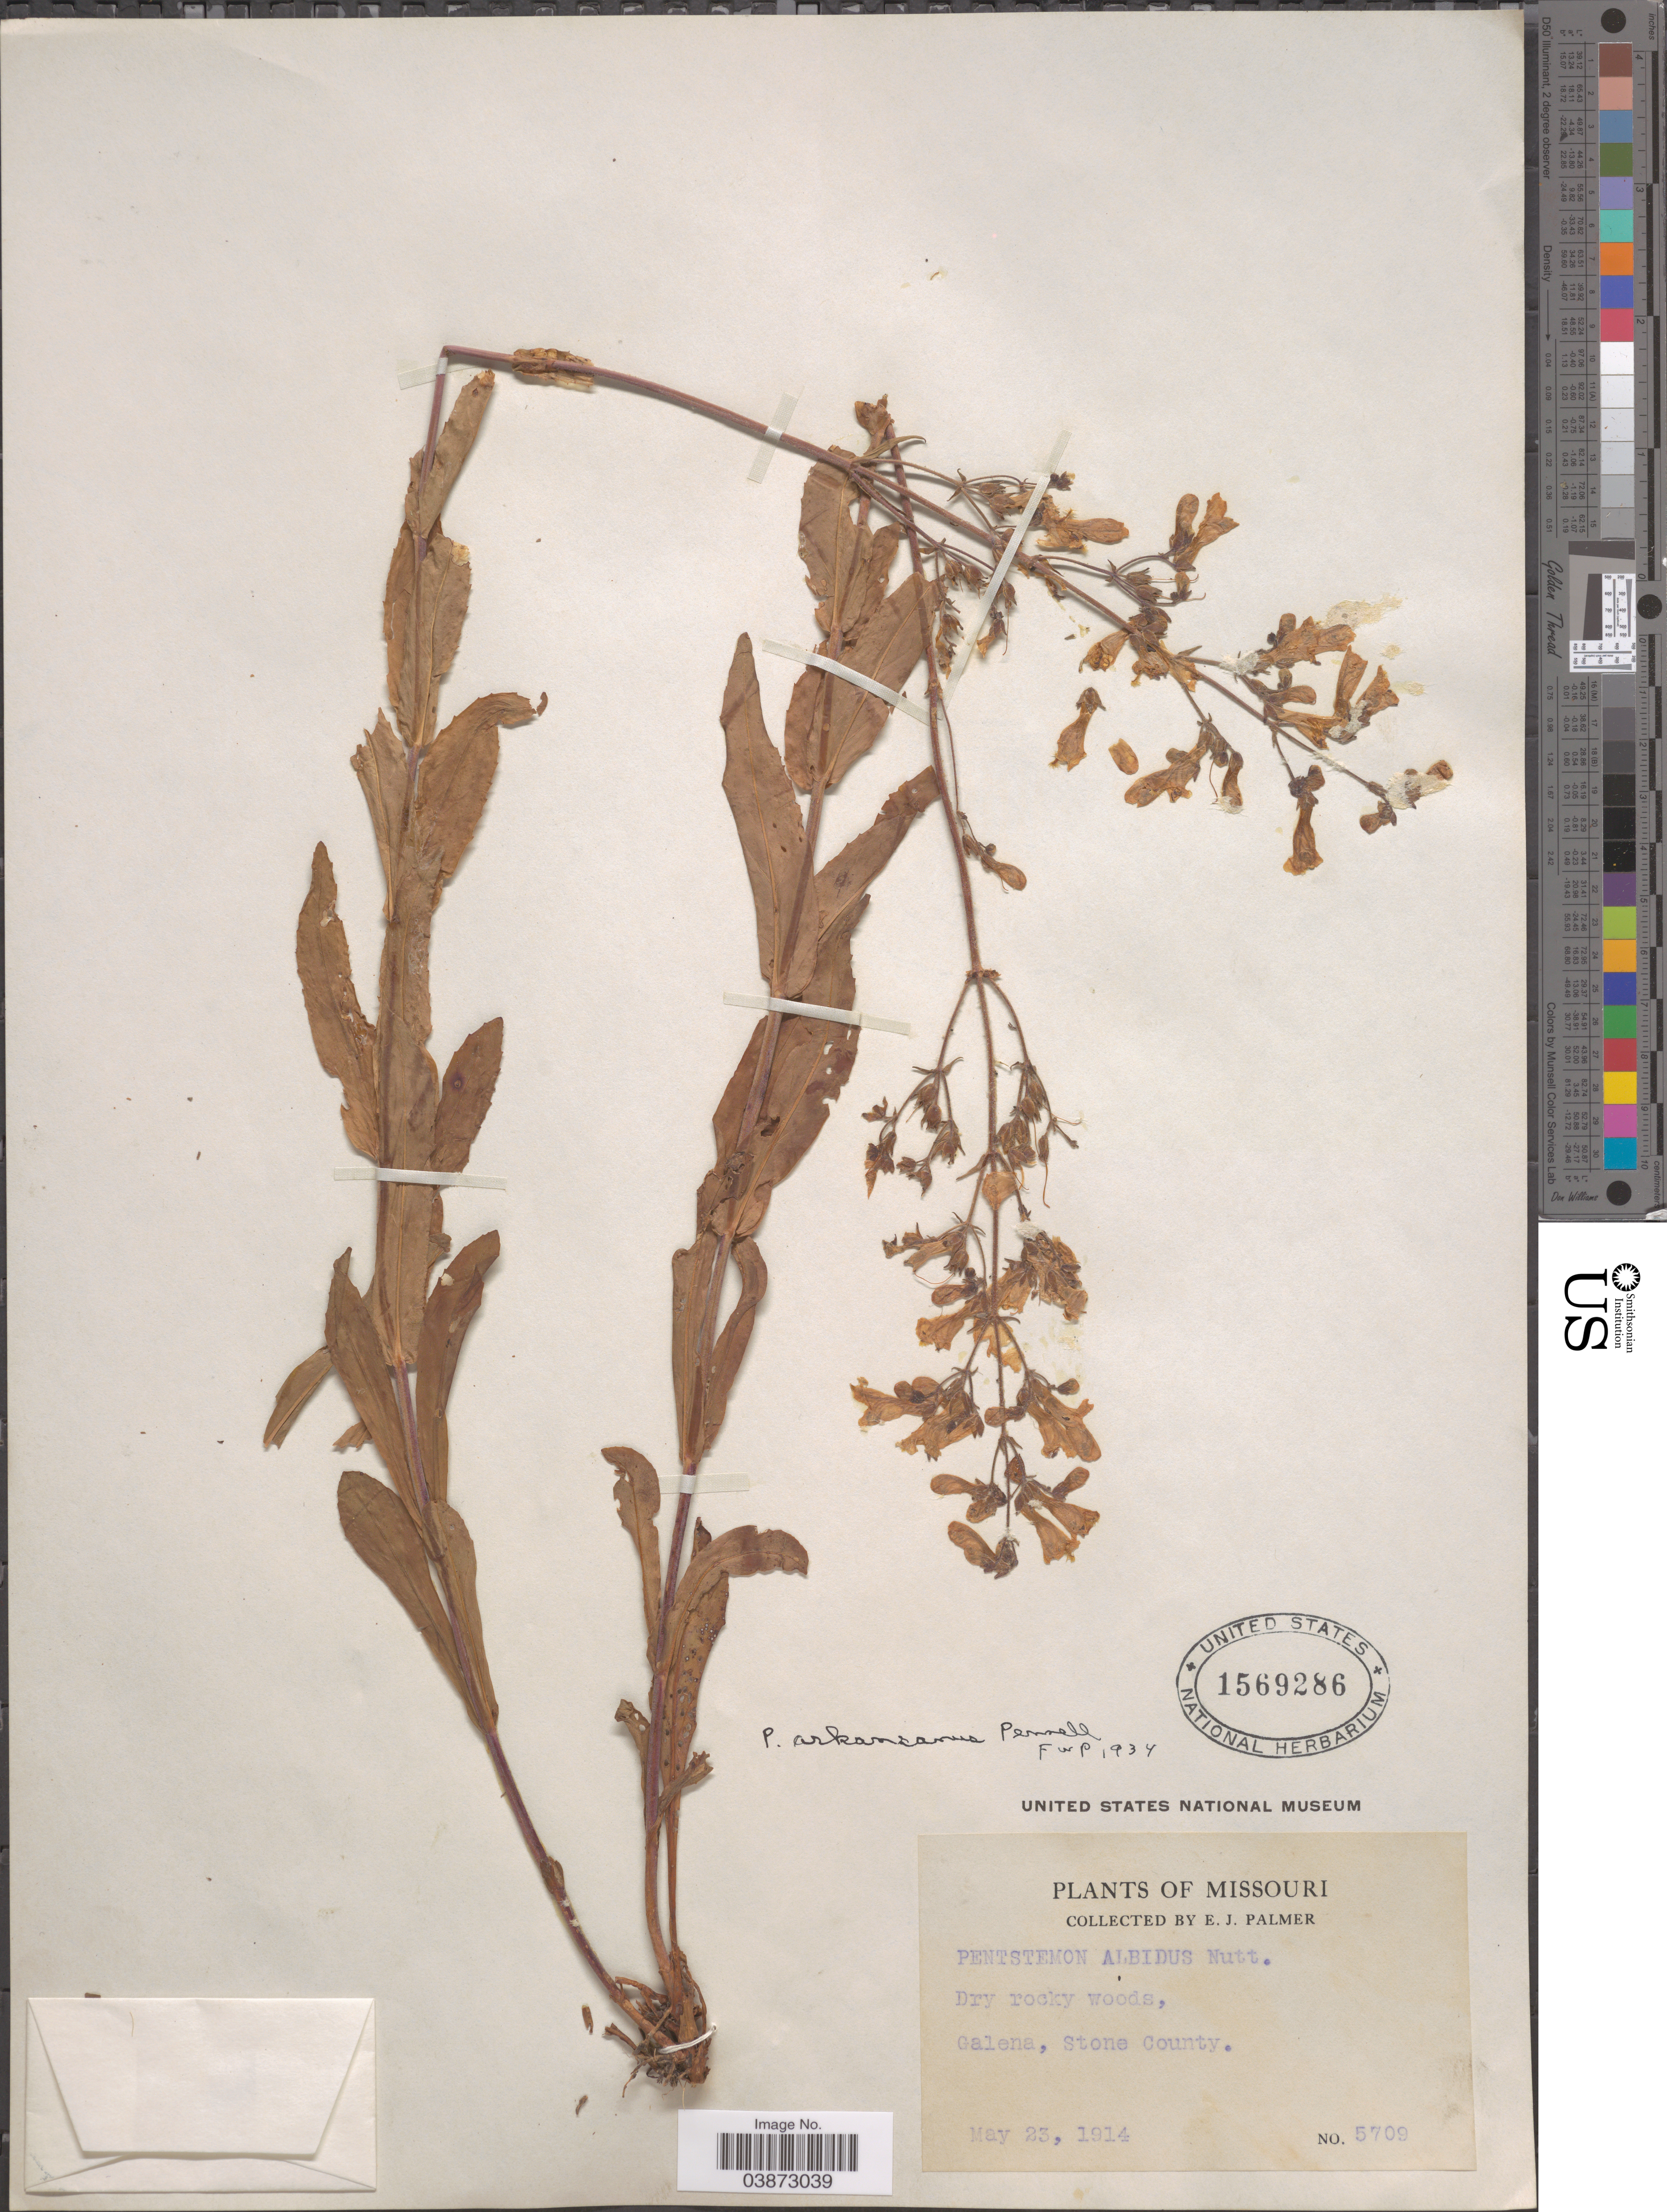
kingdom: Plantae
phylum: Tracheophyta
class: Magnoliopsida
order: Lamiales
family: Plantaginaceae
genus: Penstemon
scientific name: Penstemon arkansanus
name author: Pennell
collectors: E. J. Palmer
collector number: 5709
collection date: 1914-05-23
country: United States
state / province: Missouri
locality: Galena, Stone County.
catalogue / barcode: US 1569286